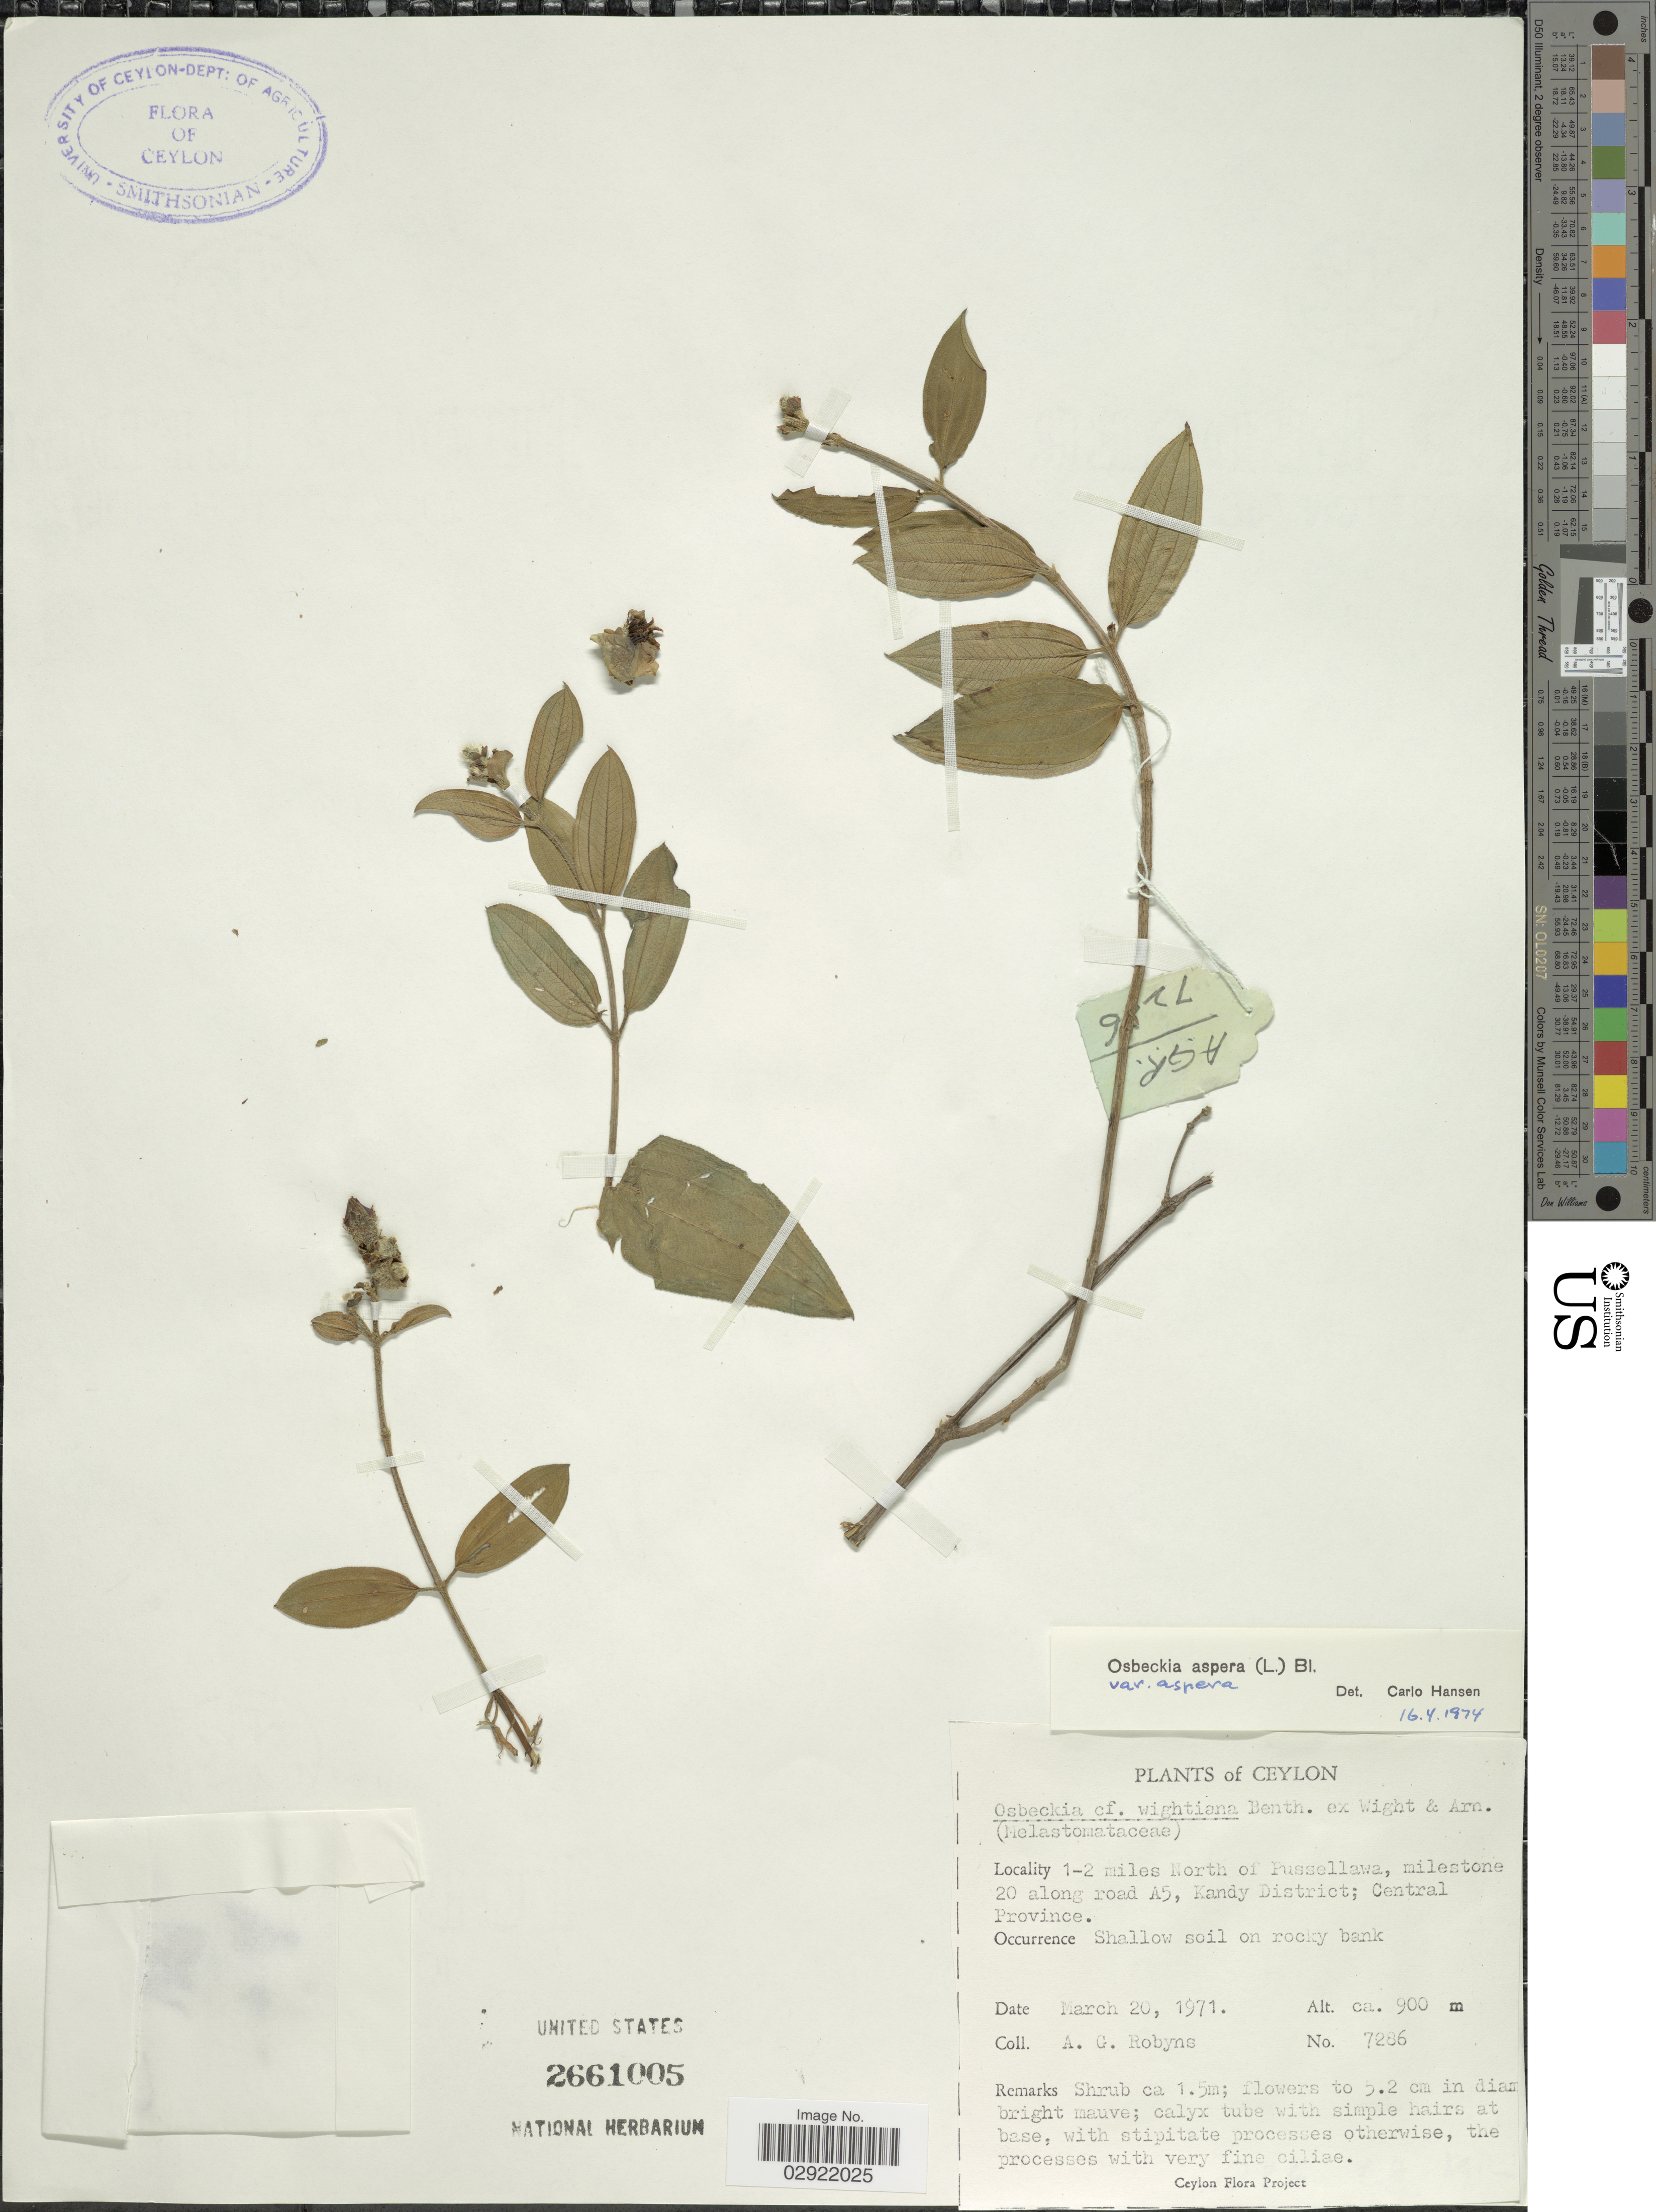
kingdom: Plantae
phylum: Tracheophyta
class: Magnoliopsida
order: Myrtales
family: Melastomataceae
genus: Osbeckia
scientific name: Osbeckia aspera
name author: Blume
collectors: A. Robyns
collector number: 7286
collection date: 1971-03-20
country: Sri Lanka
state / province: Central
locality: Ceylon. 1-2 miles North of Pussellawa, milestone 20 along road A5, Kandy District.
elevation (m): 900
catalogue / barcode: US 2661005